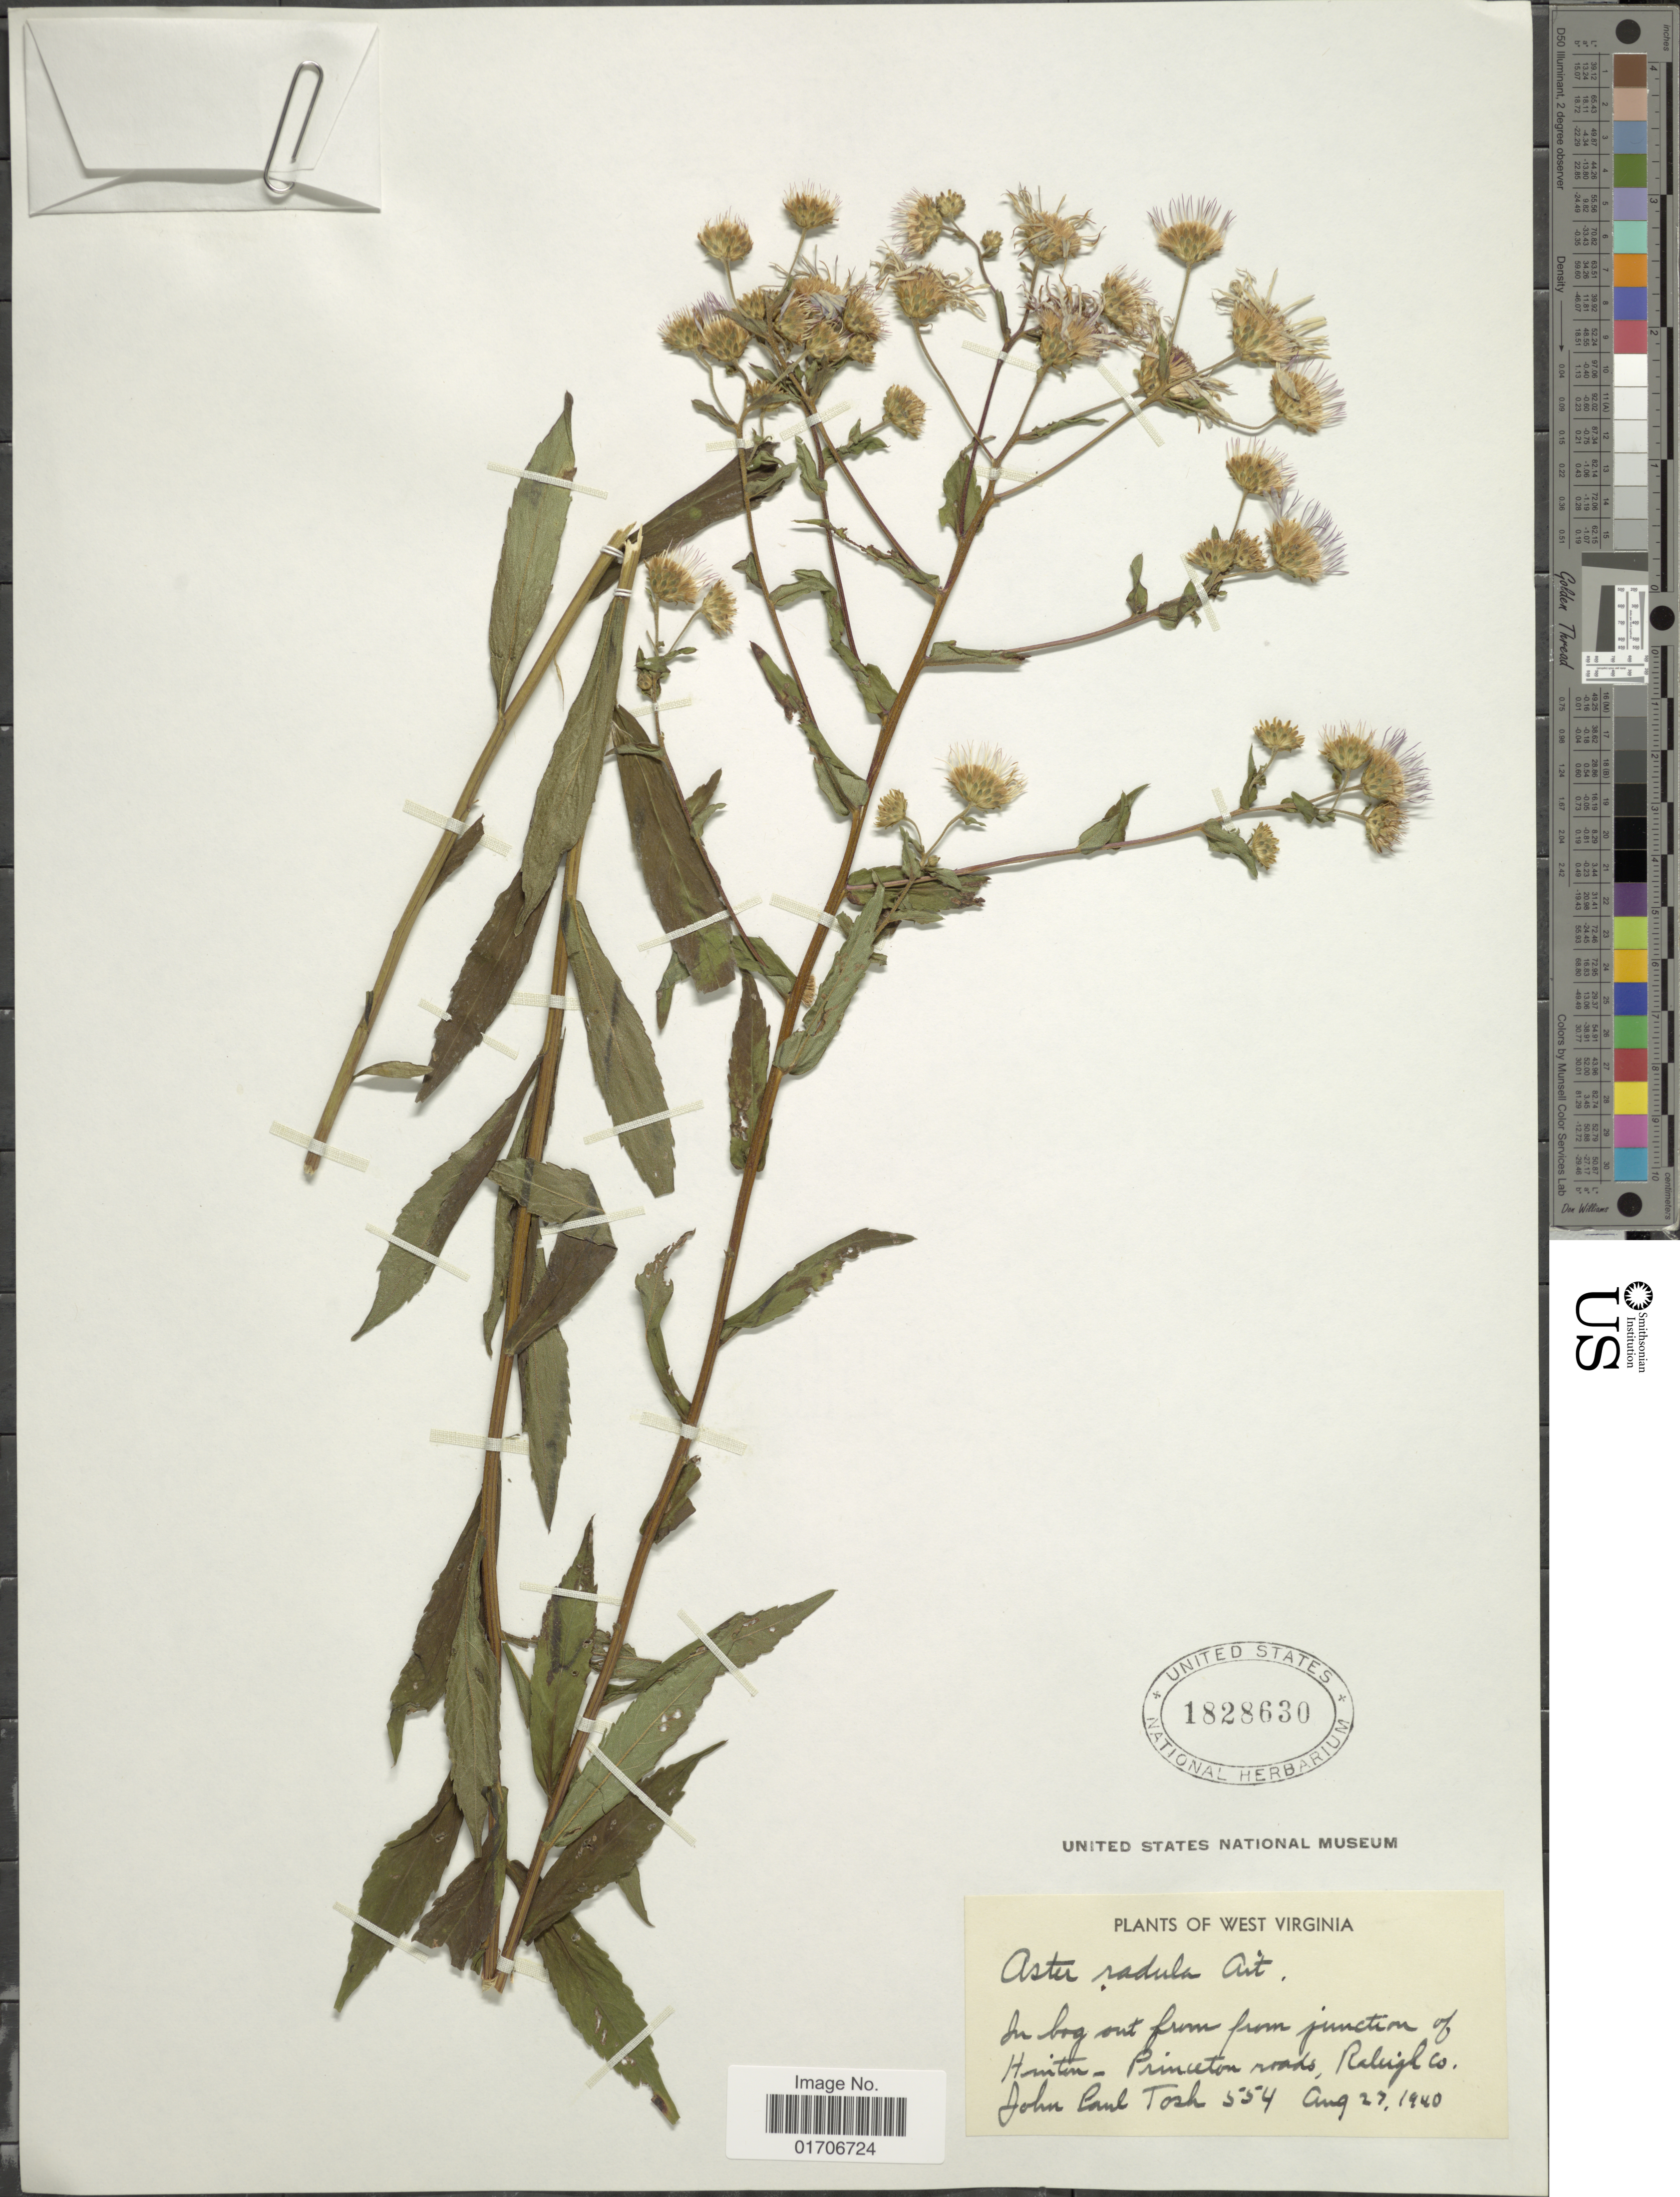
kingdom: Plantae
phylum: Tracheophyta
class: Magnoliopsida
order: Asterales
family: Asteraceae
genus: Eurybia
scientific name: Eurybia radula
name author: (Aiton) G.L. Nesom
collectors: J. Tosh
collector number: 554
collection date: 1940-08-27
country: United States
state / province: West Virginia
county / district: Raleigh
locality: In bog out from from junction of Hinton - Princeton roads, Raleigh Co.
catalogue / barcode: US 1828630